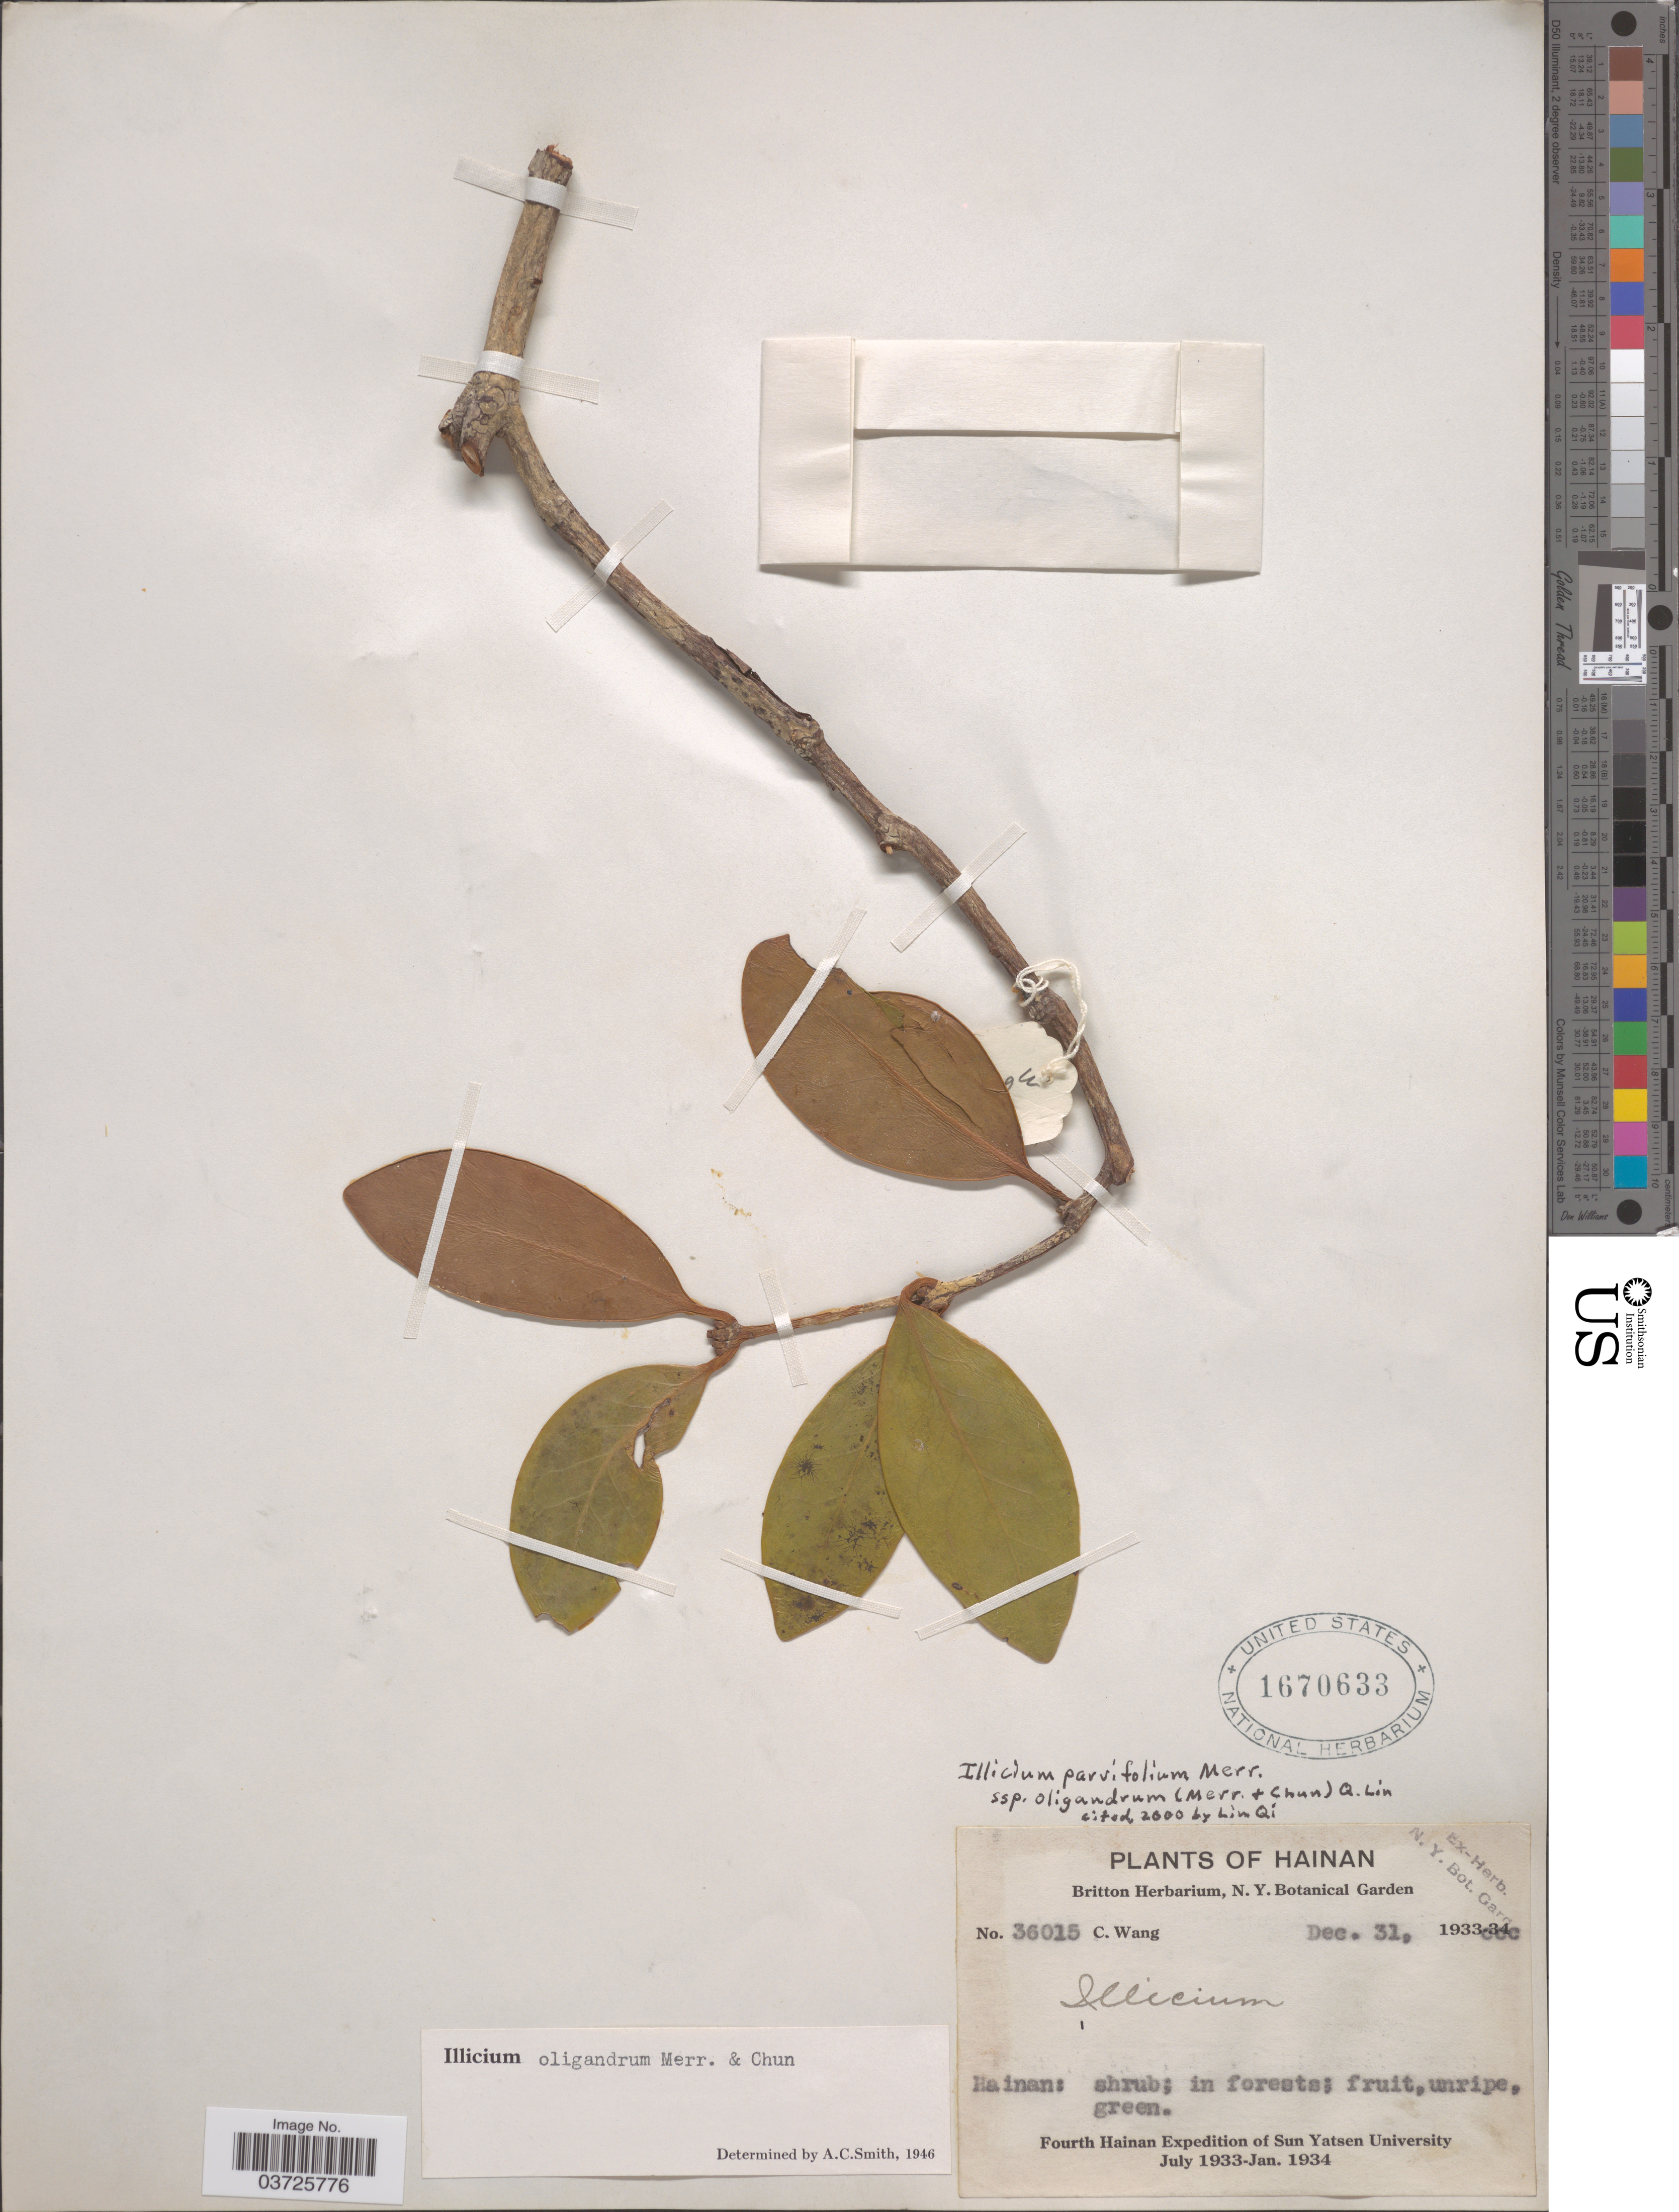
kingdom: Plantae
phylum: Tracheophyta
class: Magnoliopsida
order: Austrobaileyales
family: Schisandraceae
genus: Illicium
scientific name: Illicium parvifolium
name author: Merr.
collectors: C. Wang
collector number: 36015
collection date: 1933-12-31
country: China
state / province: Hainan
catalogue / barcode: US 1670633